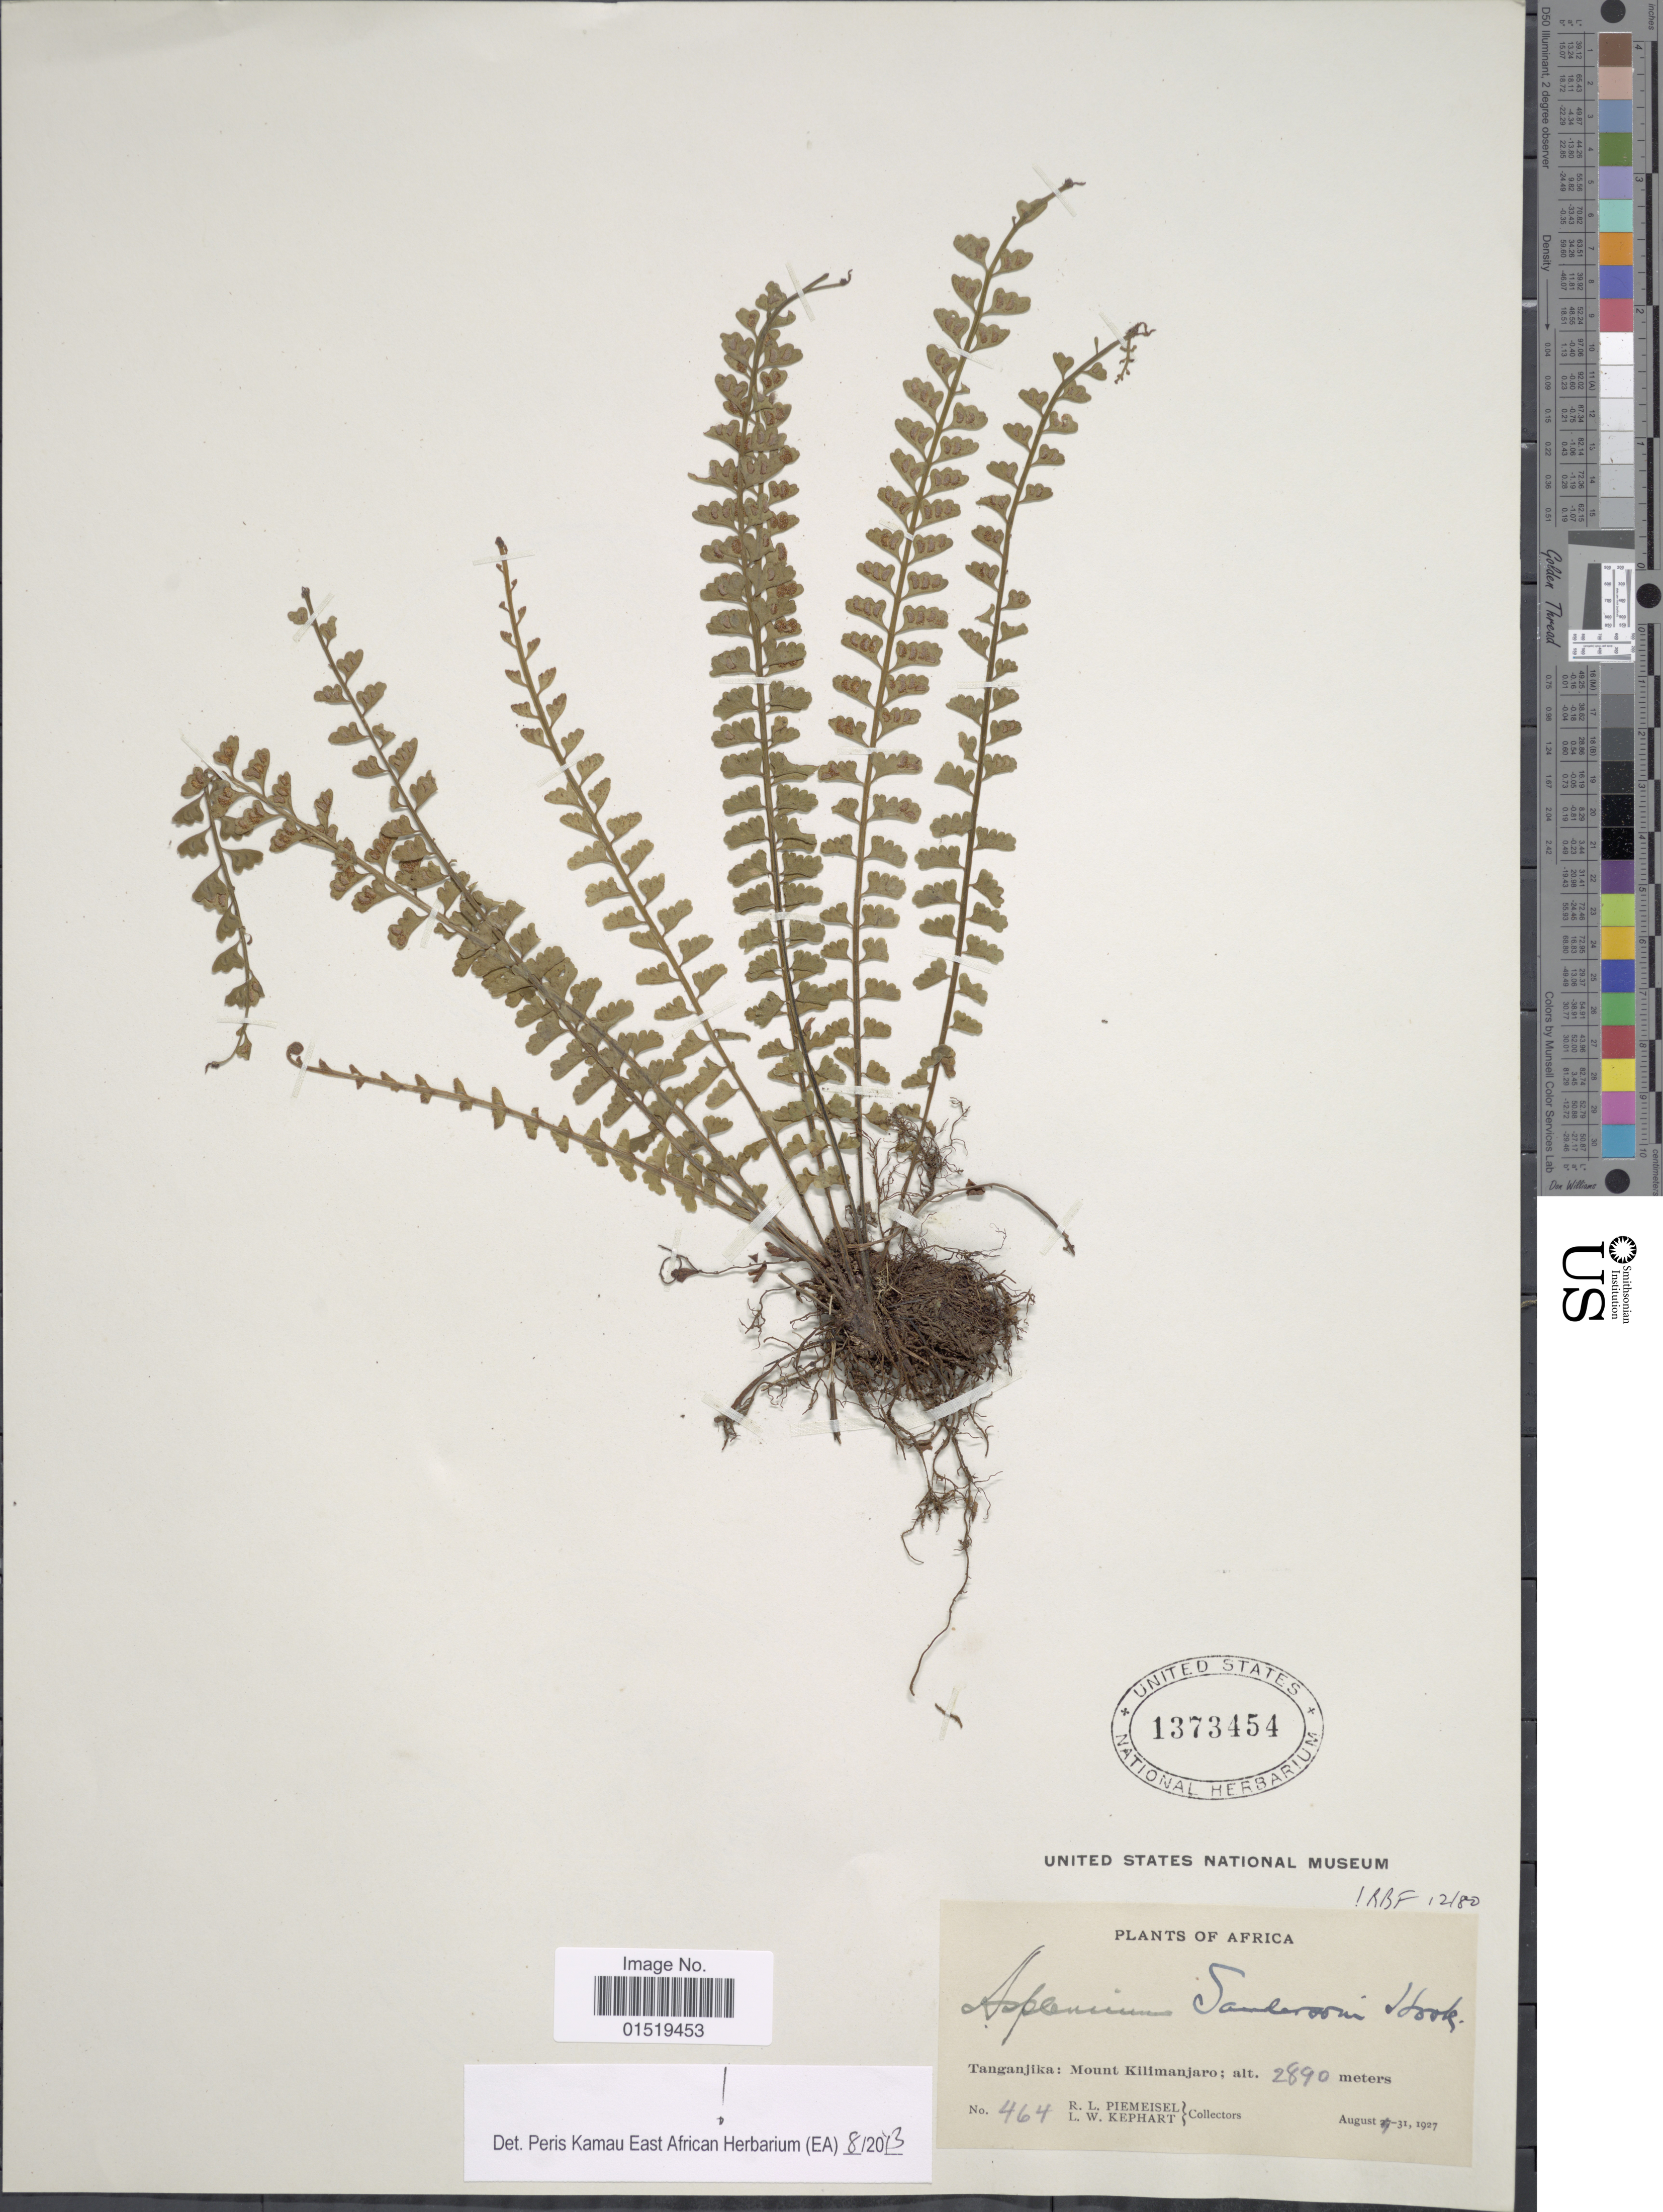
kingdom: Plantae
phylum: Tracheophyta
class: Polypodiopsida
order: Polypodiales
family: Aspleniaceae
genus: Asplenium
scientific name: Asplenium sandersonii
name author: Hook.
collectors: R. L. Piemeisel & L. W. Kephart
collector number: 464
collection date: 1927-08-31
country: Tanzania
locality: Tanganjika: Mount Kilimanjaro.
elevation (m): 2890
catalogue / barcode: US 1373454